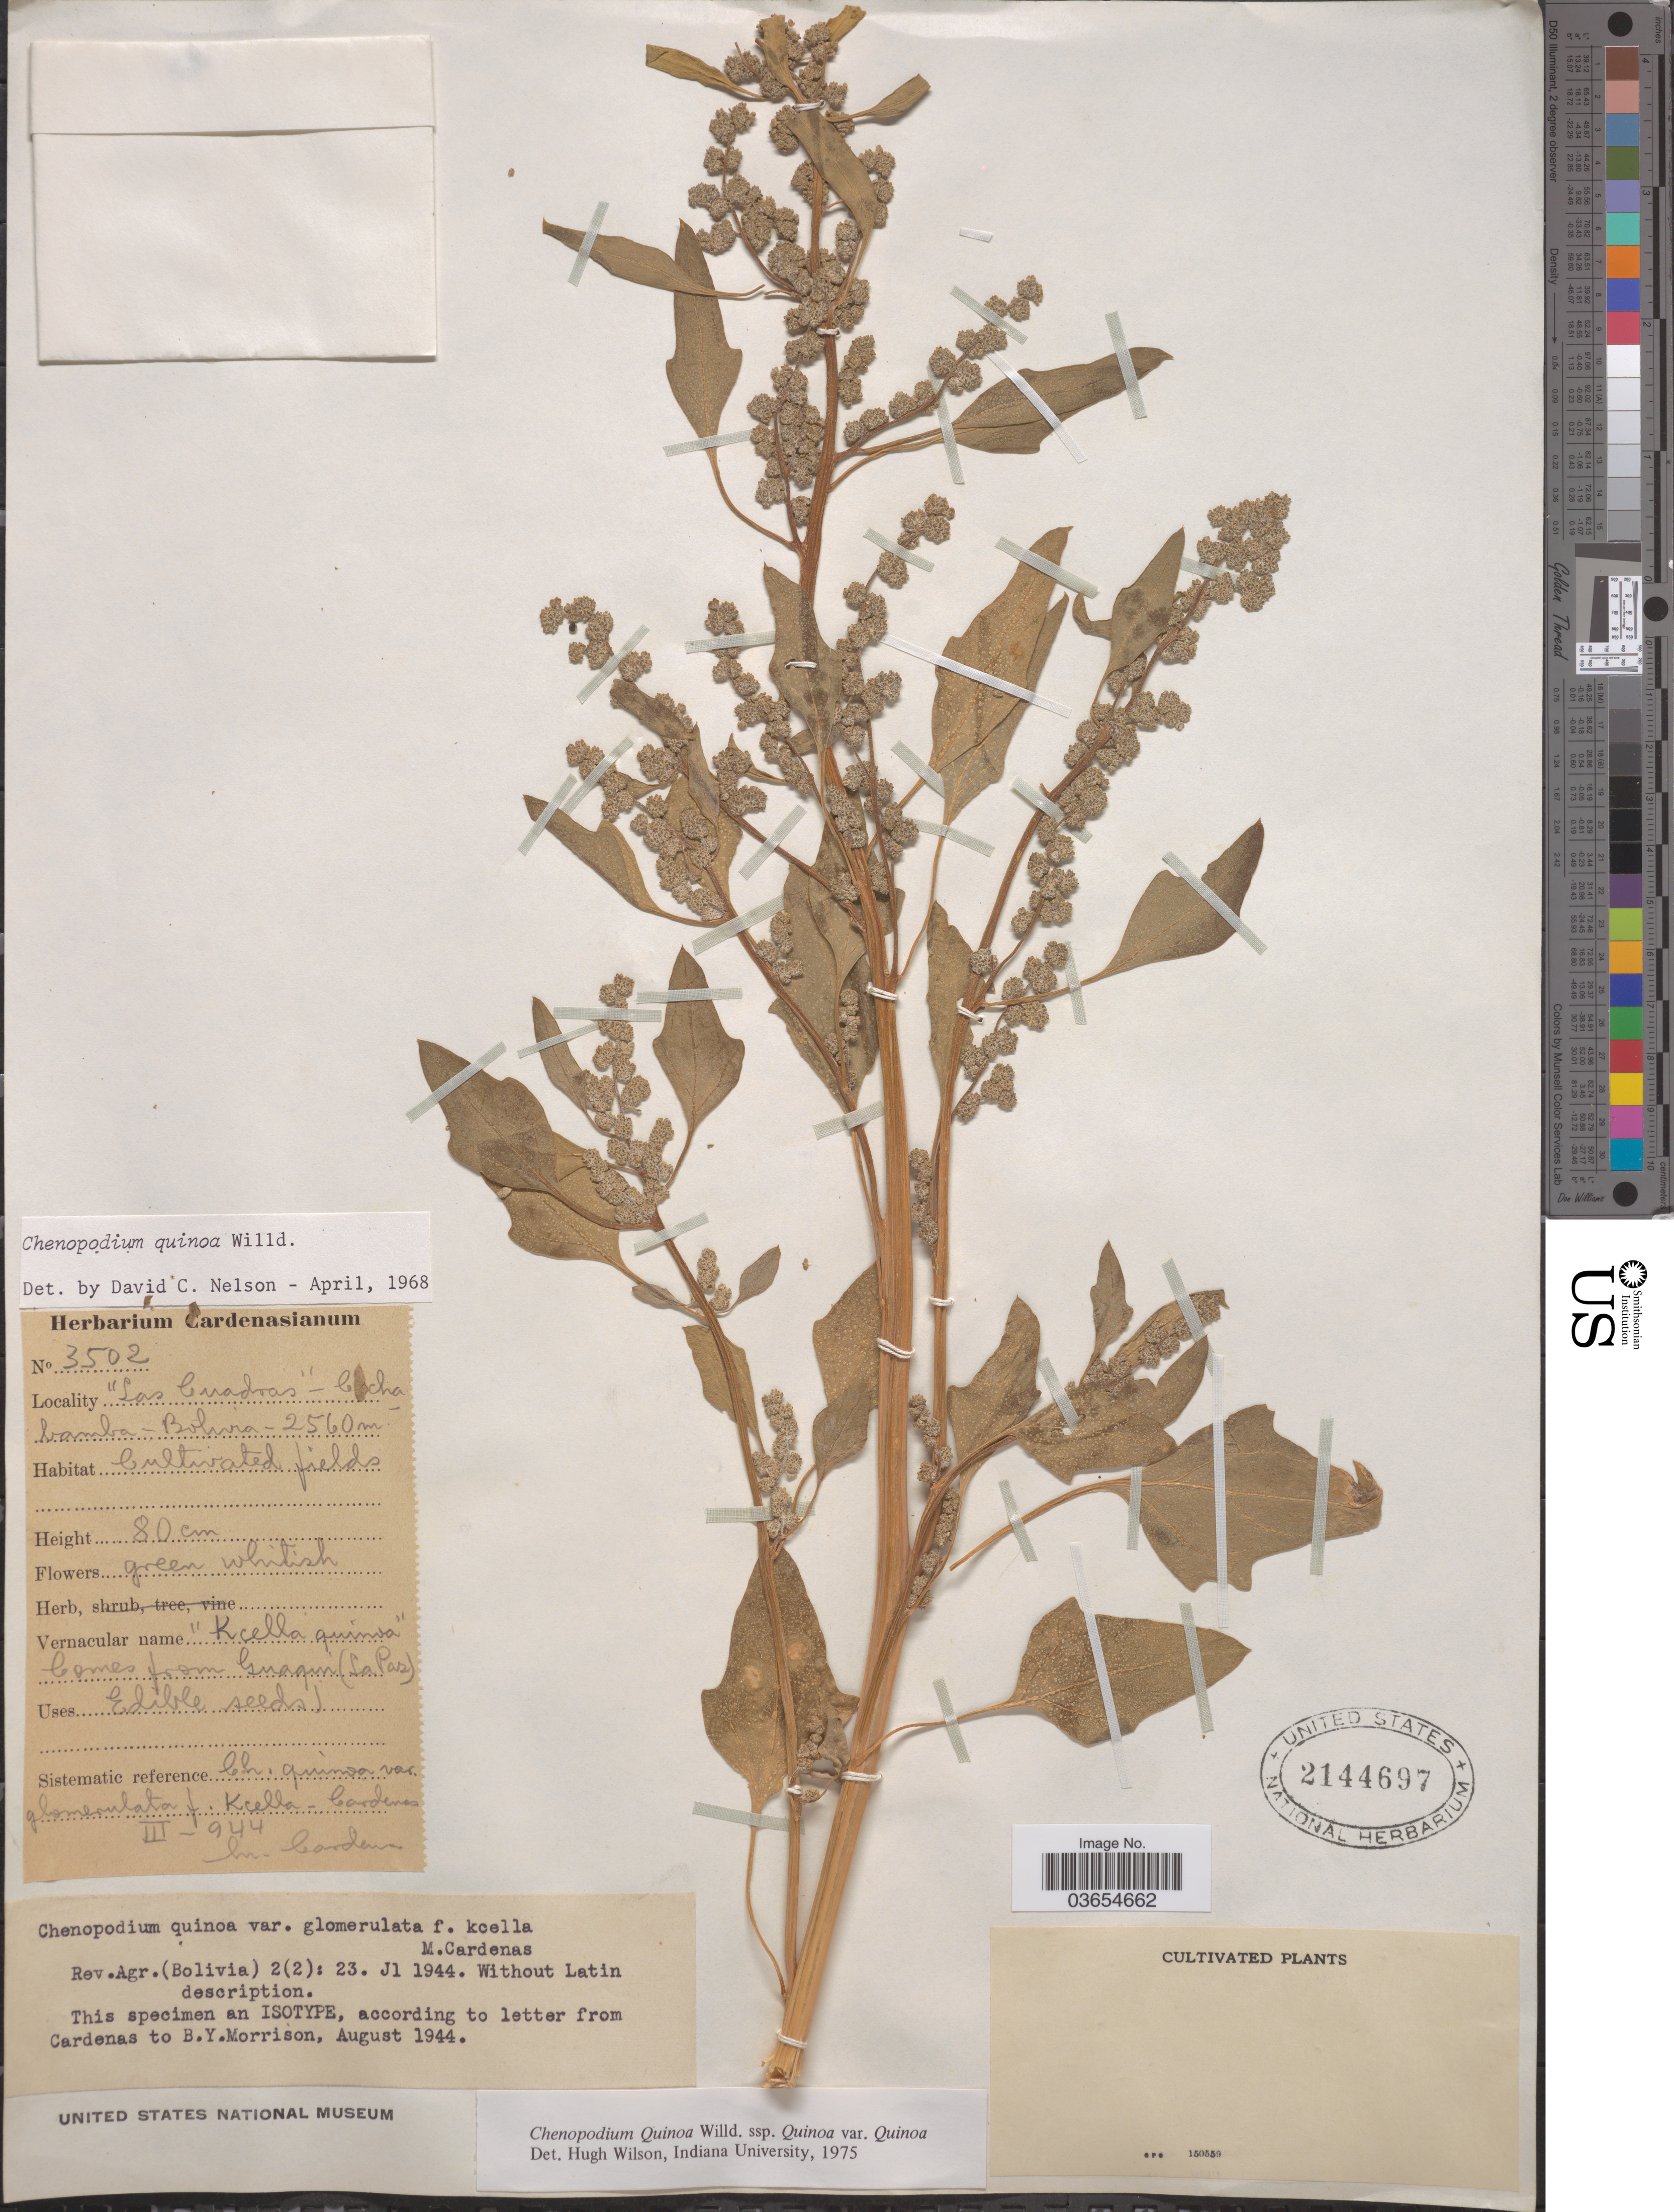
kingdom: Plantae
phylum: Tracheophyta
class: Magnoliopsida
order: Caryophyllales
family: Amaranthaceae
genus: Chenopodium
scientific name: Chenopodium quinoa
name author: Willd.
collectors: M. Cárdenas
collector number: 3502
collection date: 1944-03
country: Bolivia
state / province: Cochabamba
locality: Las Cuadras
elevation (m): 2560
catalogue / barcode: US 2144697